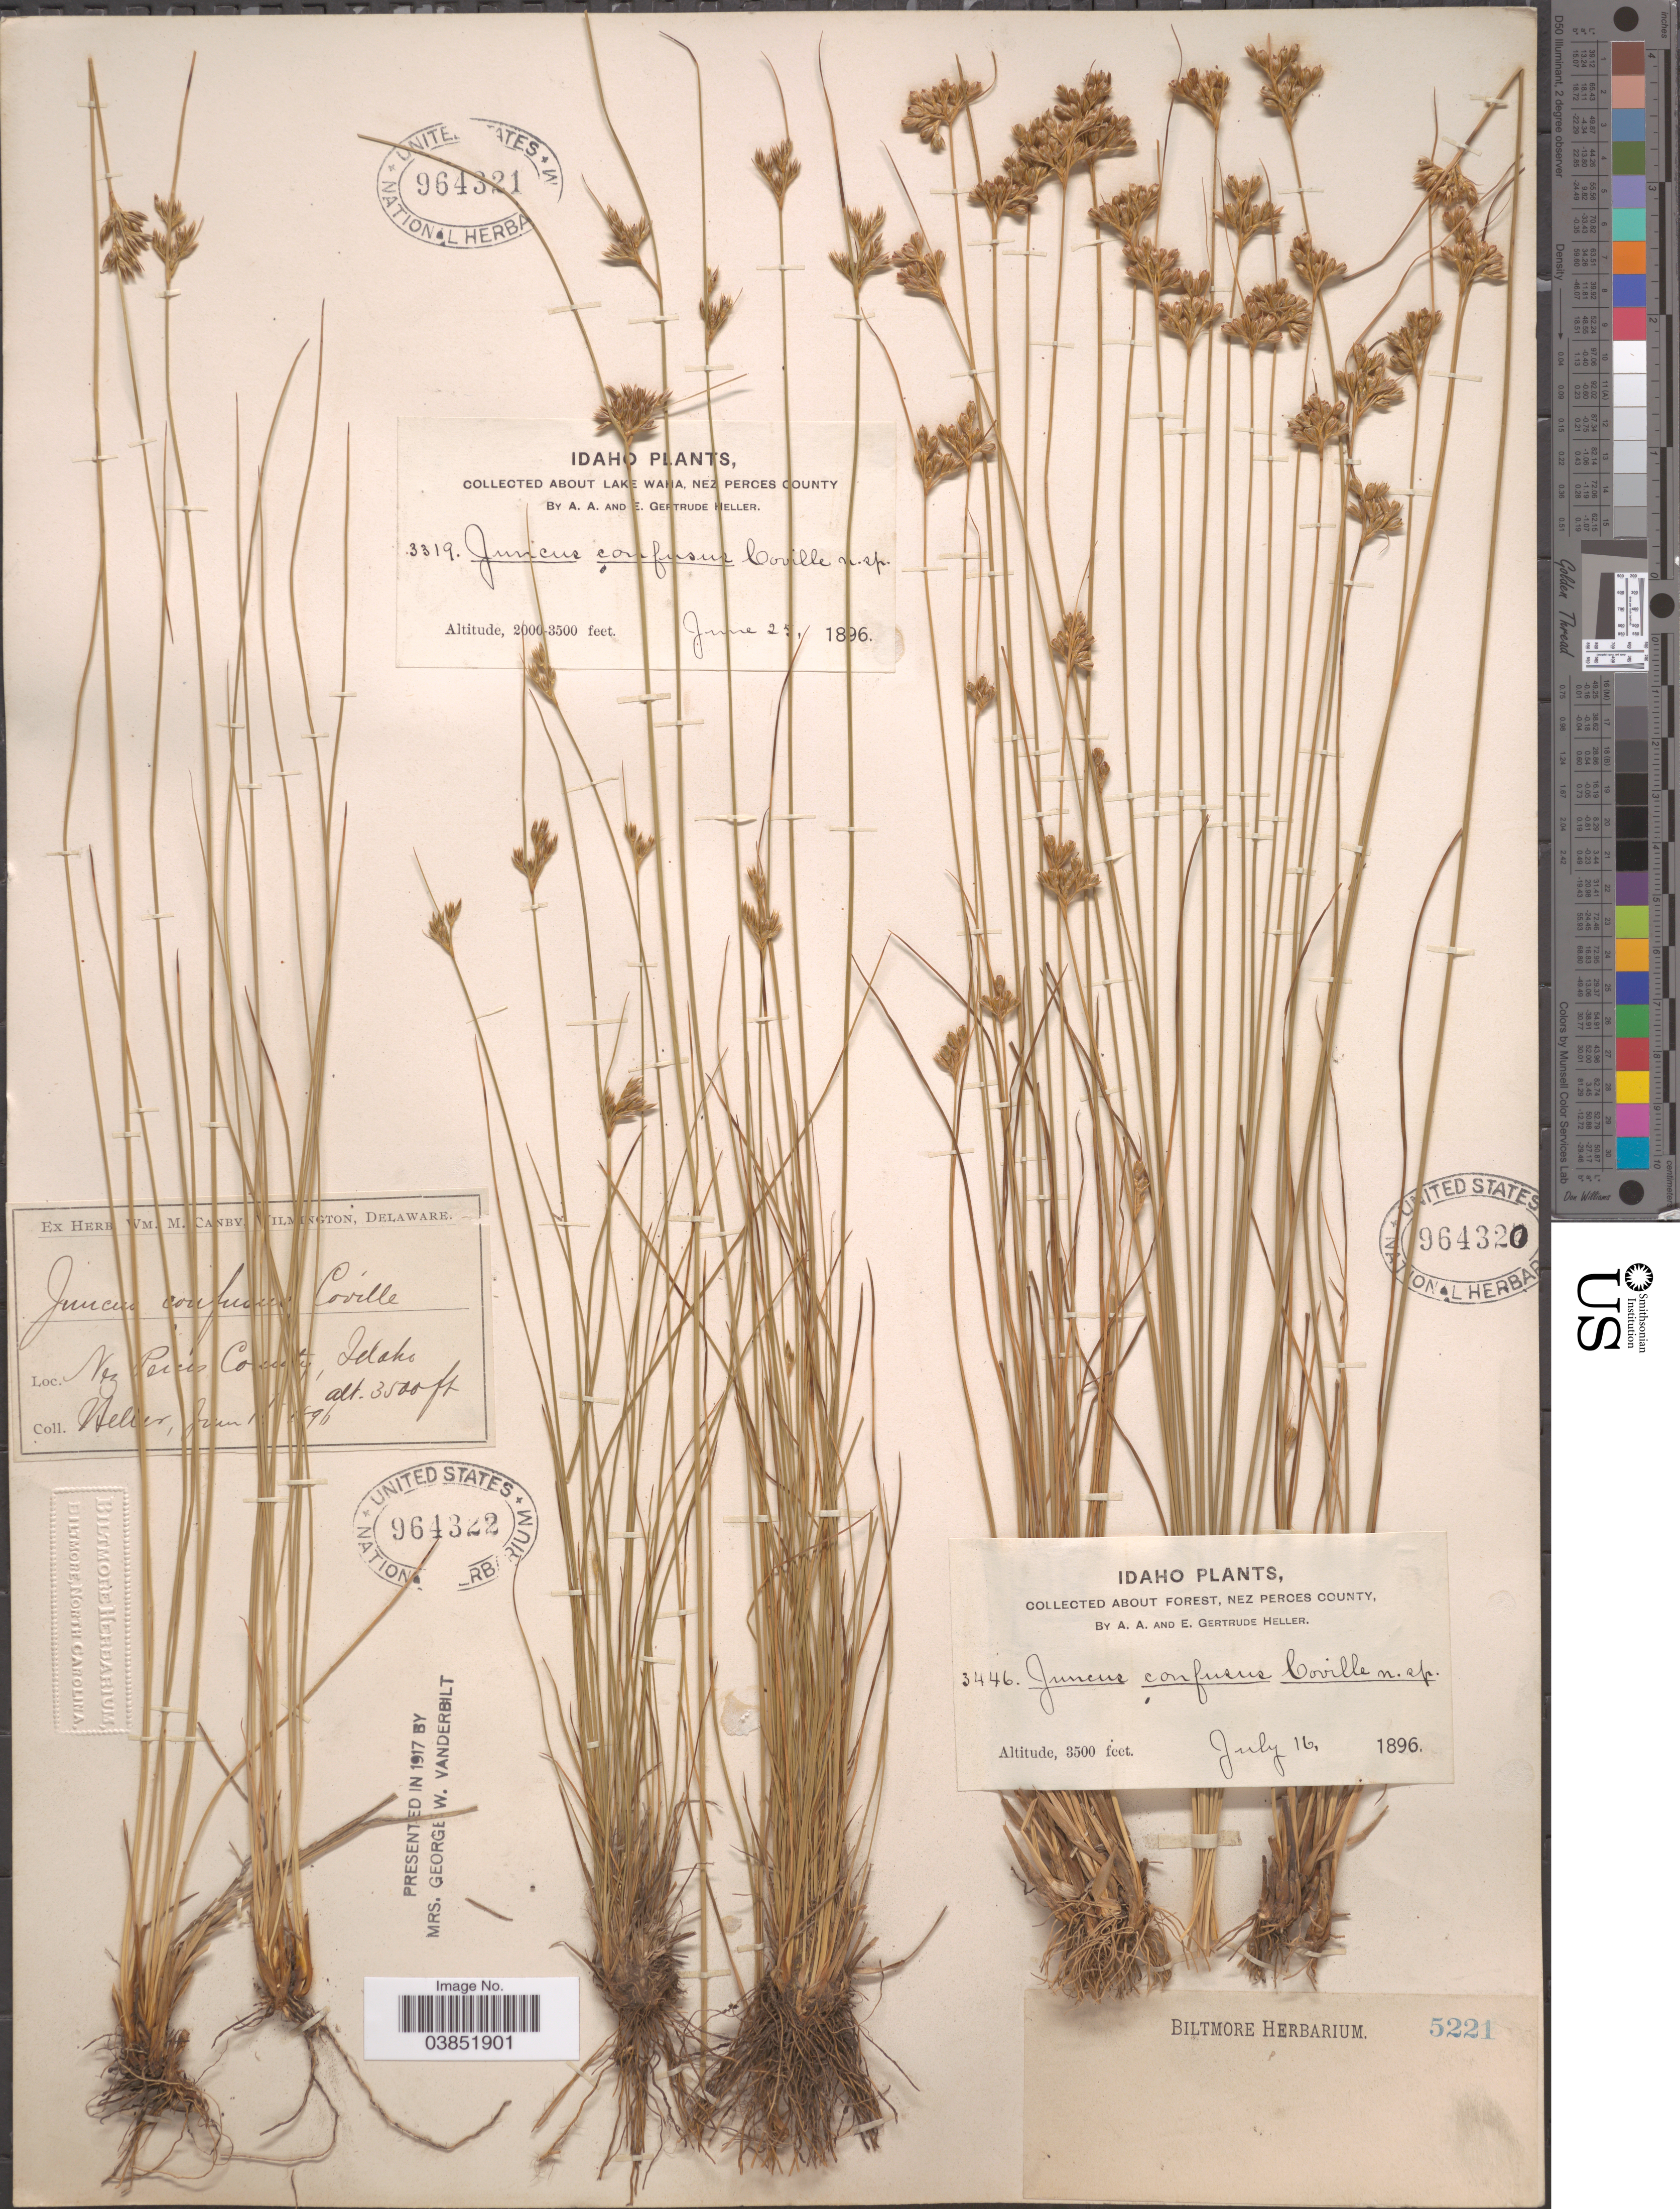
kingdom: Plantae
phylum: Tracheophyta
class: Liliopsida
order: Poales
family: Juncaceae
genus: Juncus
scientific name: Juncus confusus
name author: Coville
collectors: -- Heller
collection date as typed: Transcribed d/m/y: /6/96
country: United States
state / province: Idaho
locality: Nez Perces County.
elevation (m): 1067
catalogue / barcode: US 964322-2